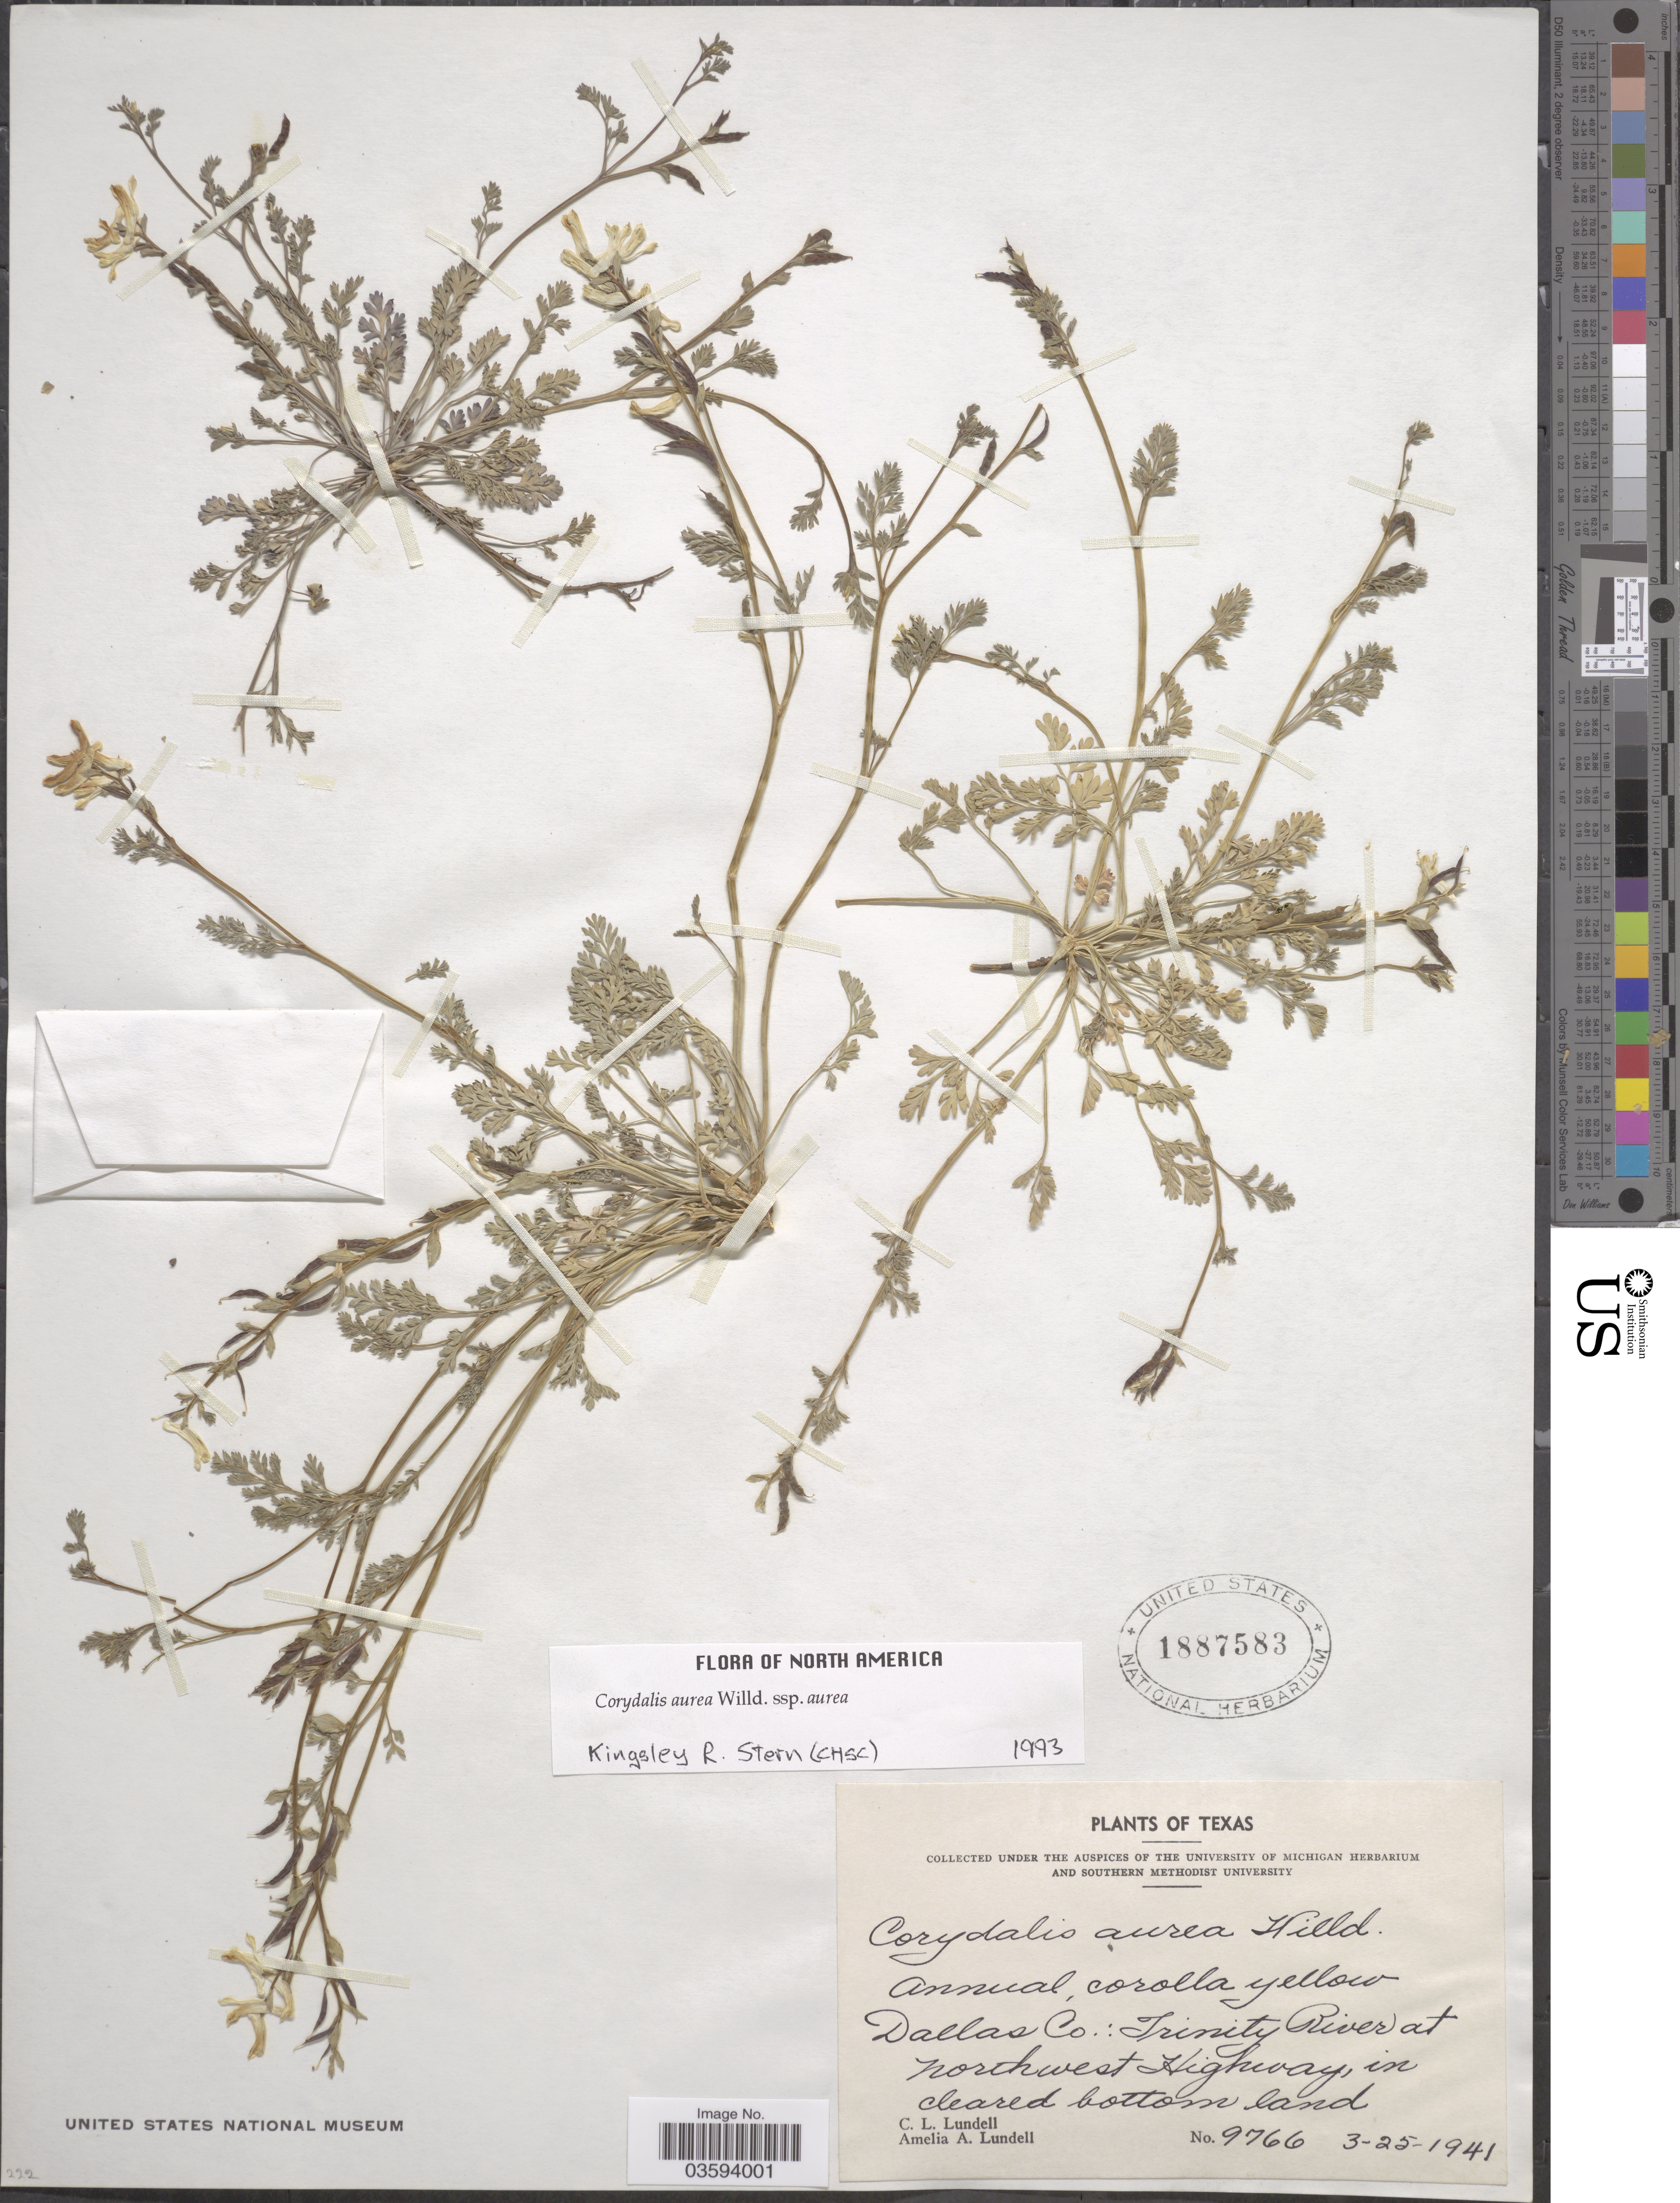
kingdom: Plantae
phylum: Tracheophyta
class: Magnoliopsida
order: Ranunculales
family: Papaveraceae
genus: Corydalis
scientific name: Corydalis aurea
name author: Willd.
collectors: C. L. Lundell & A. A. Lundell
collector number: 9766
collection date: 1941-03-25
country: United States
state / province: Texas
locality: Dallas Co.: Trinity River at Northwest Highway, in cleared bottom land.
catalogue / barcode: US 1887583